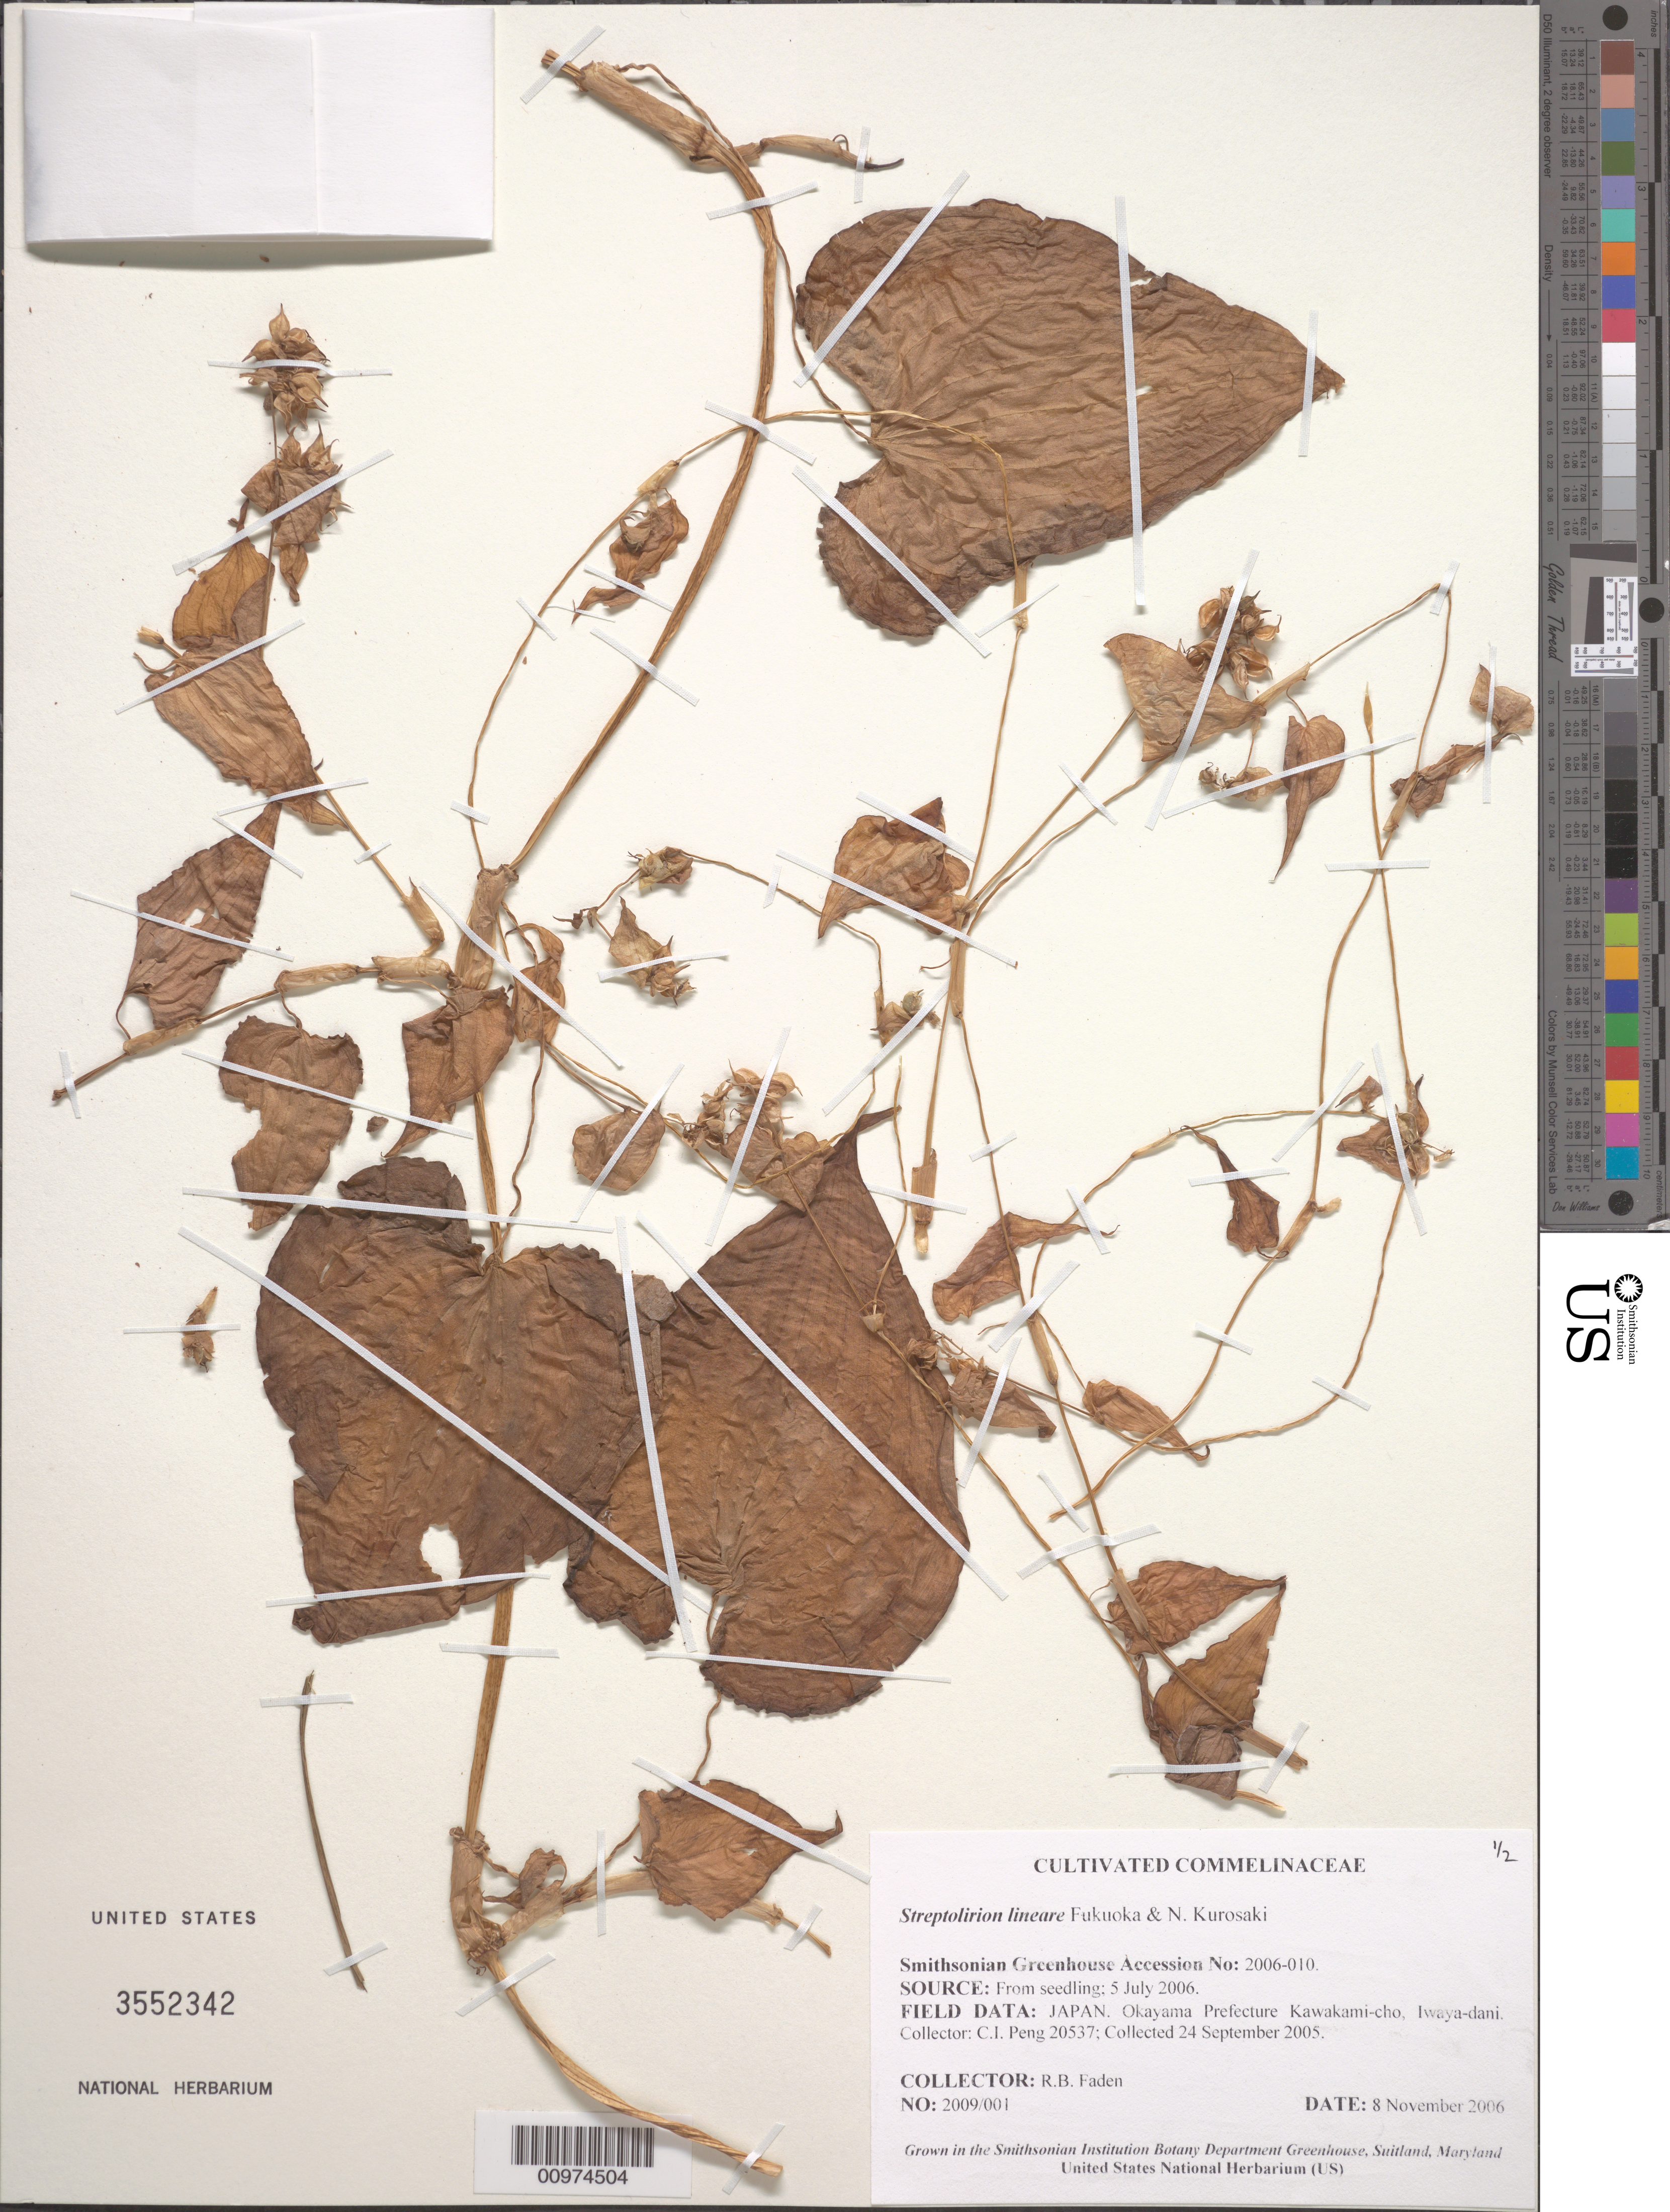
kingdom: Plantae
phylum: Tracheophyta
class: Liliopsida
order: Commelinales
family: Commelinaceae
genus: Streptolirion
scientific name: Streptolirion lineare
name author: Fukuoka & N. Kurosaki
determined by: Faden, Robert B., (US), Smithsonian Institution - National Museum of Natural History (UNITED STATES)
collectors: R. B. Faden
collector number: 2009/001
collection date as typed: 8 Nov 2006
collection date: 2006-11-08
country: Japan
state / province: Okayama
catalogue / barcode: US 3552342